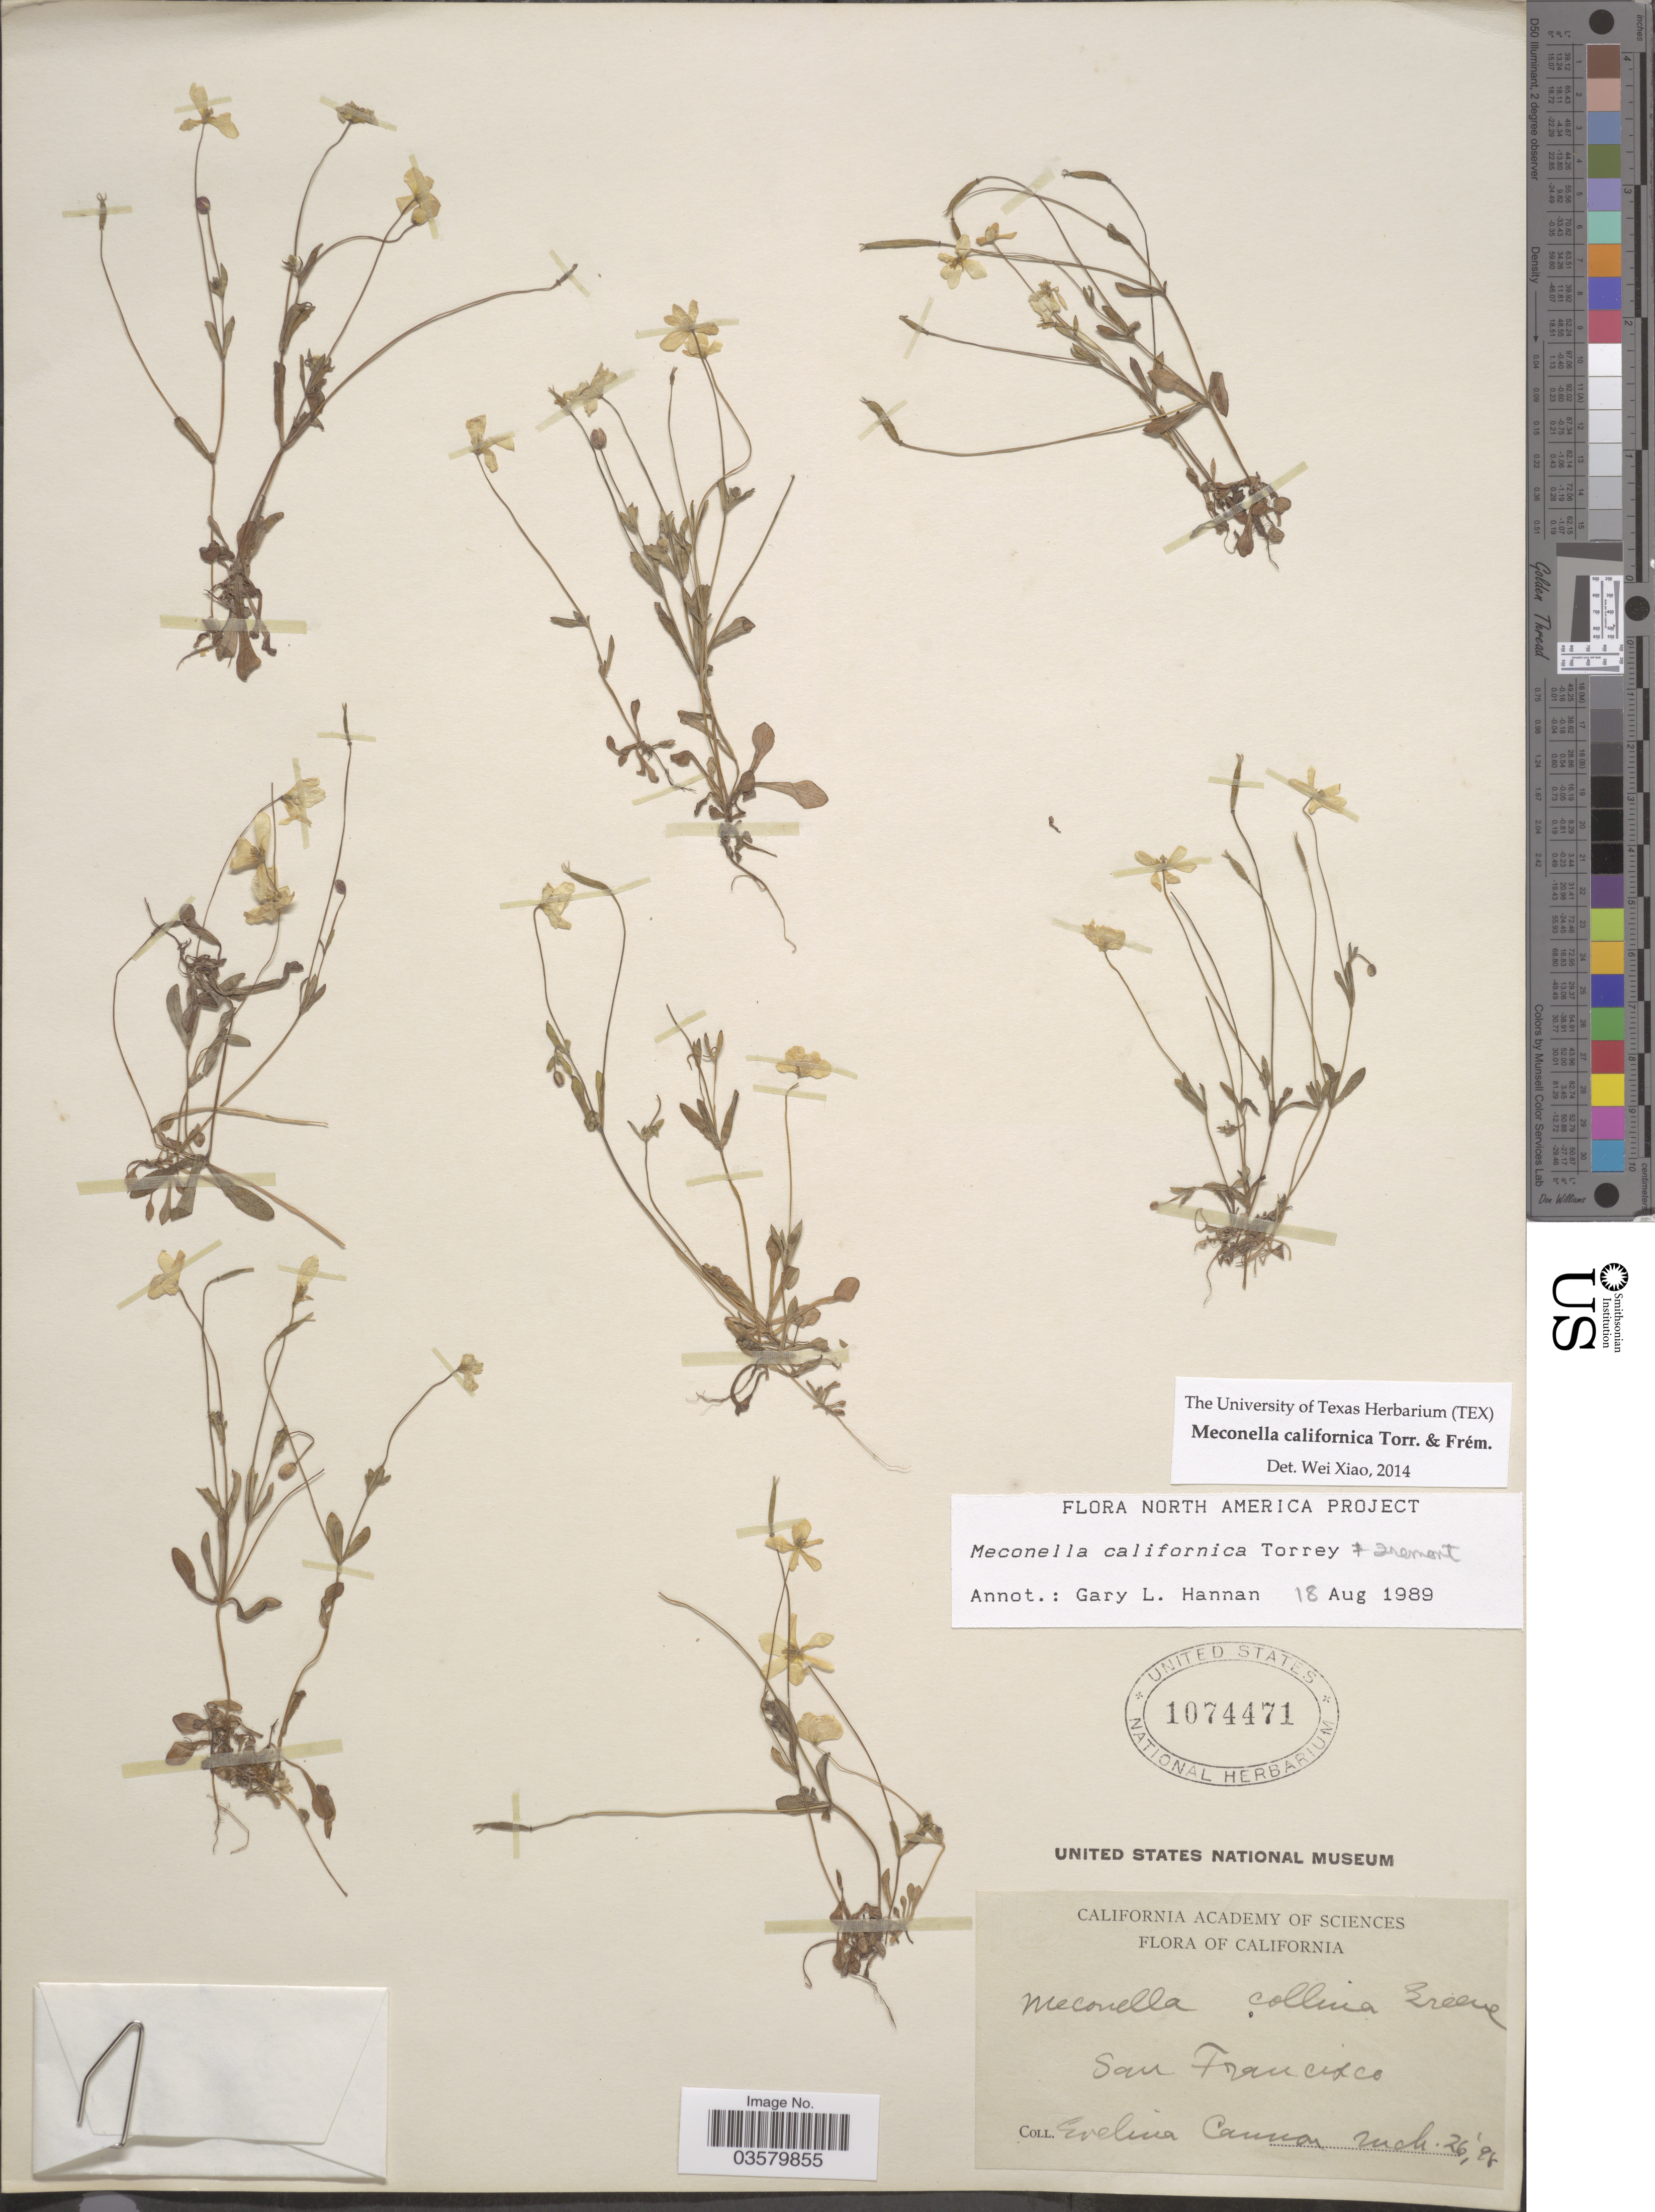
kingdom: Plantae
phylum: Tracheophyta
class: Magnoliopsida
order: Ranunculales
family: Papaveraceae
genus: Meconella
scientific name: Meconella californica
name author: Torr. & Frém.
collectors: E. Cannon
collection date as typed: Transcribed d/m/y: 26/3/98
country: United States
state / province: California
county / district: San Francisco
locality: San Francisco.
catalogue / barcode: US 1074471